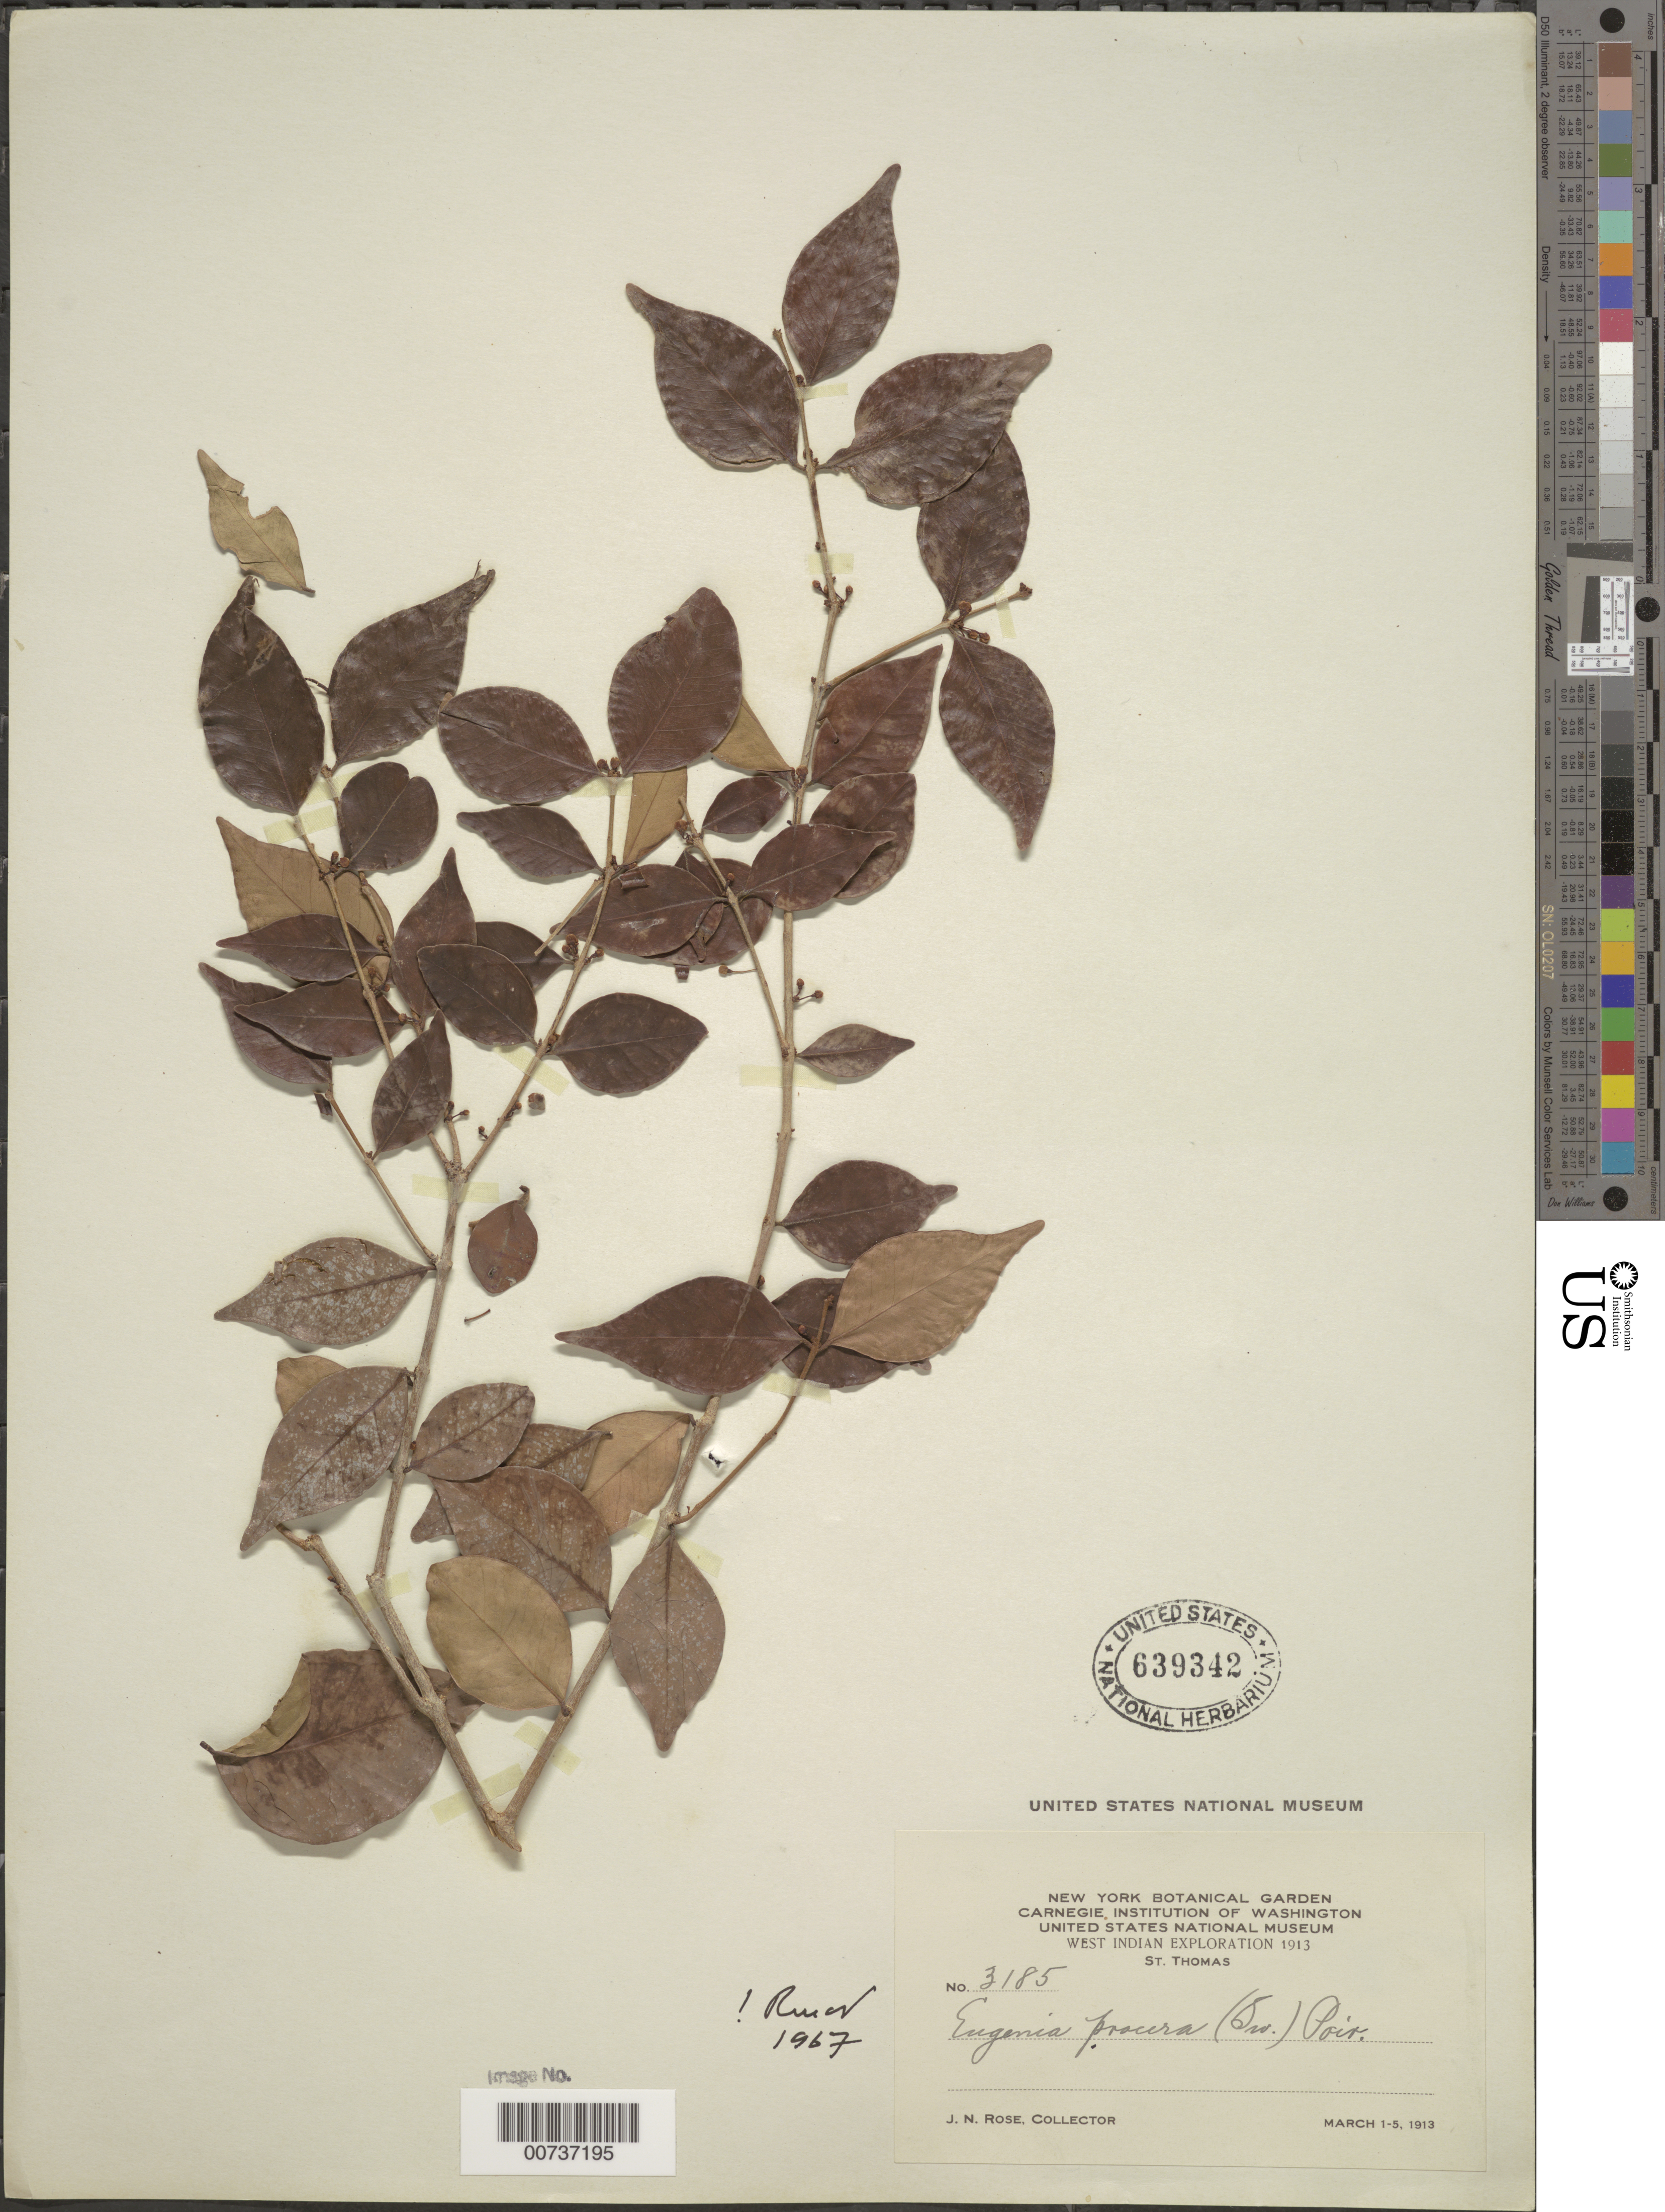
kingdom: Plantae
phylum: Tracheophyta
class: Magnoliopsida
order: Myrtales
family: Myrtaceae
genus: Eugenia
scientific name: Eugenia procera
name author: (Sw.) Poir.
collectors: J. N. Rose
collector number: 3185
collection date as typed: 01 Mar 1913 to 05 Mar 1913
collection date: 1913-03-01/1913-03-05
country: U.S. Virgin Islands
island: St. Thomas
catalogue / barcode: US 639342